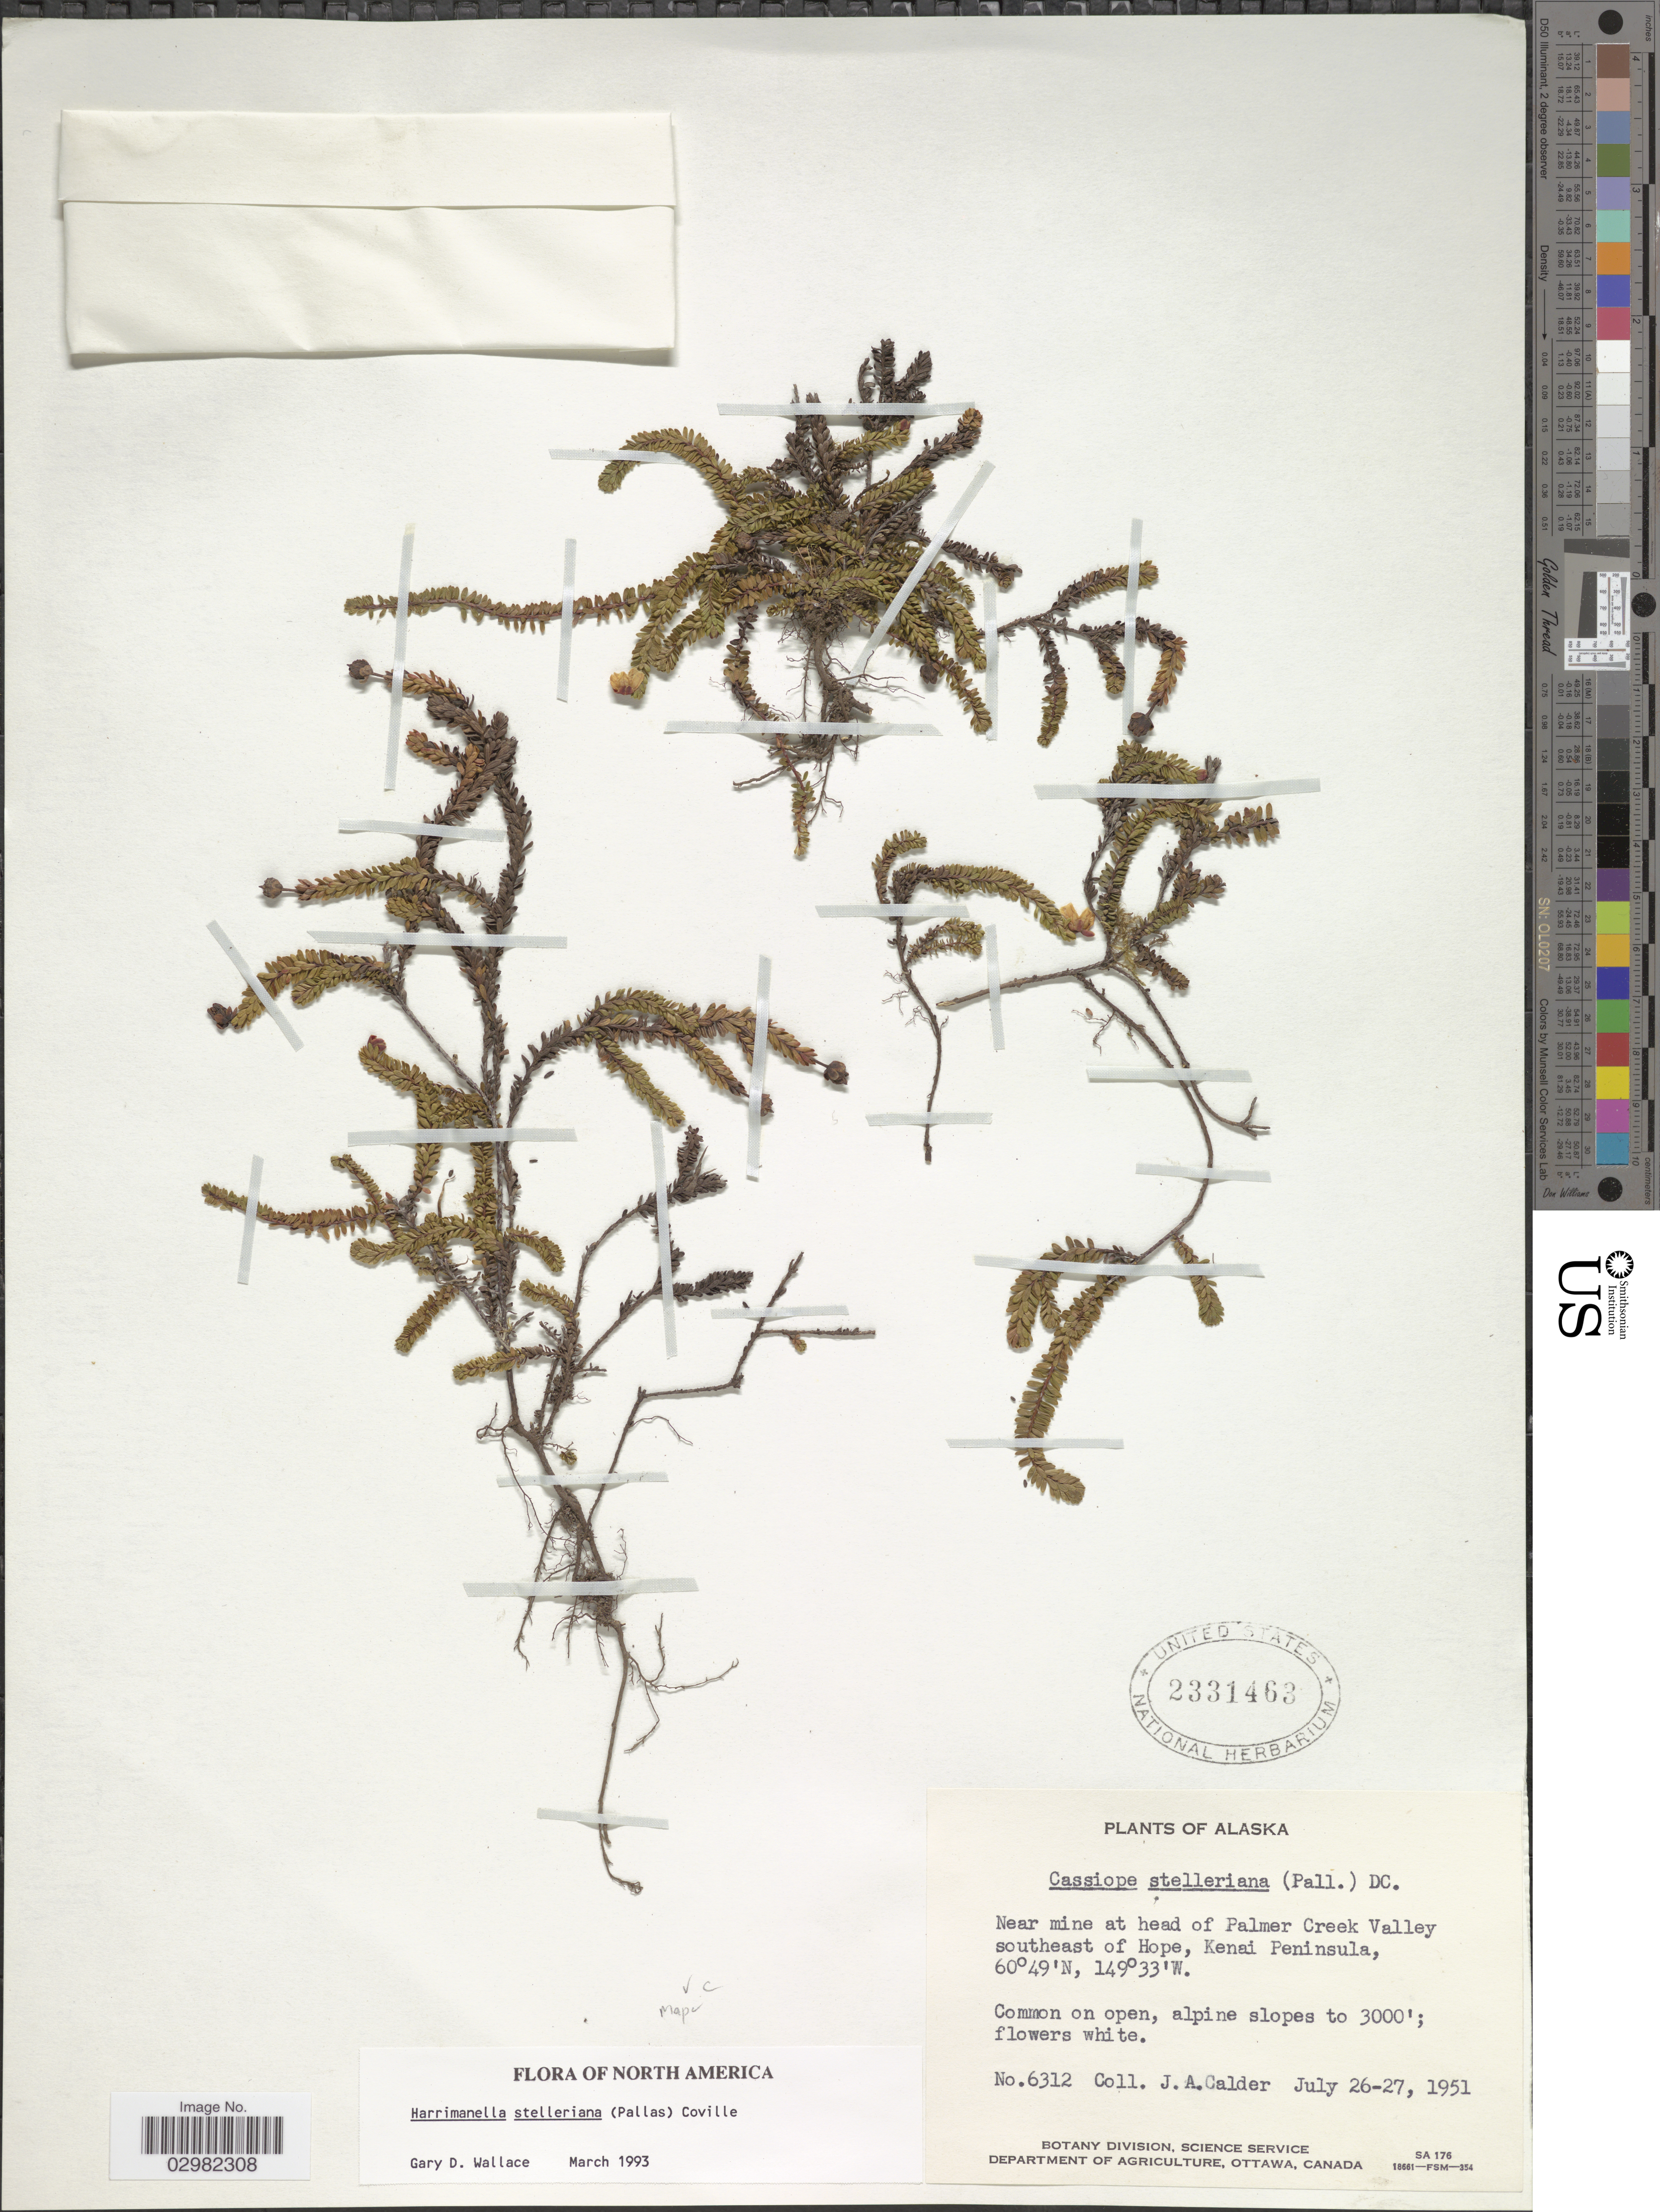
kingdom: Plantae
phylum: Tracheophyta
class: Magnoliopsida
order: Ericales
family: Ericaceae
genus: Harrimanella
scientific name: Harrimanella stelleriana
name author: (Pall.) Coville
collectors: J. A. Calder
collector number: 6312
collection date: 1951-07-26/1951-07-27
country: United States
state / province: Alaska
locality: Near mine at head of Palmer Creek Valley, southeast of Hope, Kenai Peninsula.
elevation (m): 914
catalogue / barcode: US 2331463